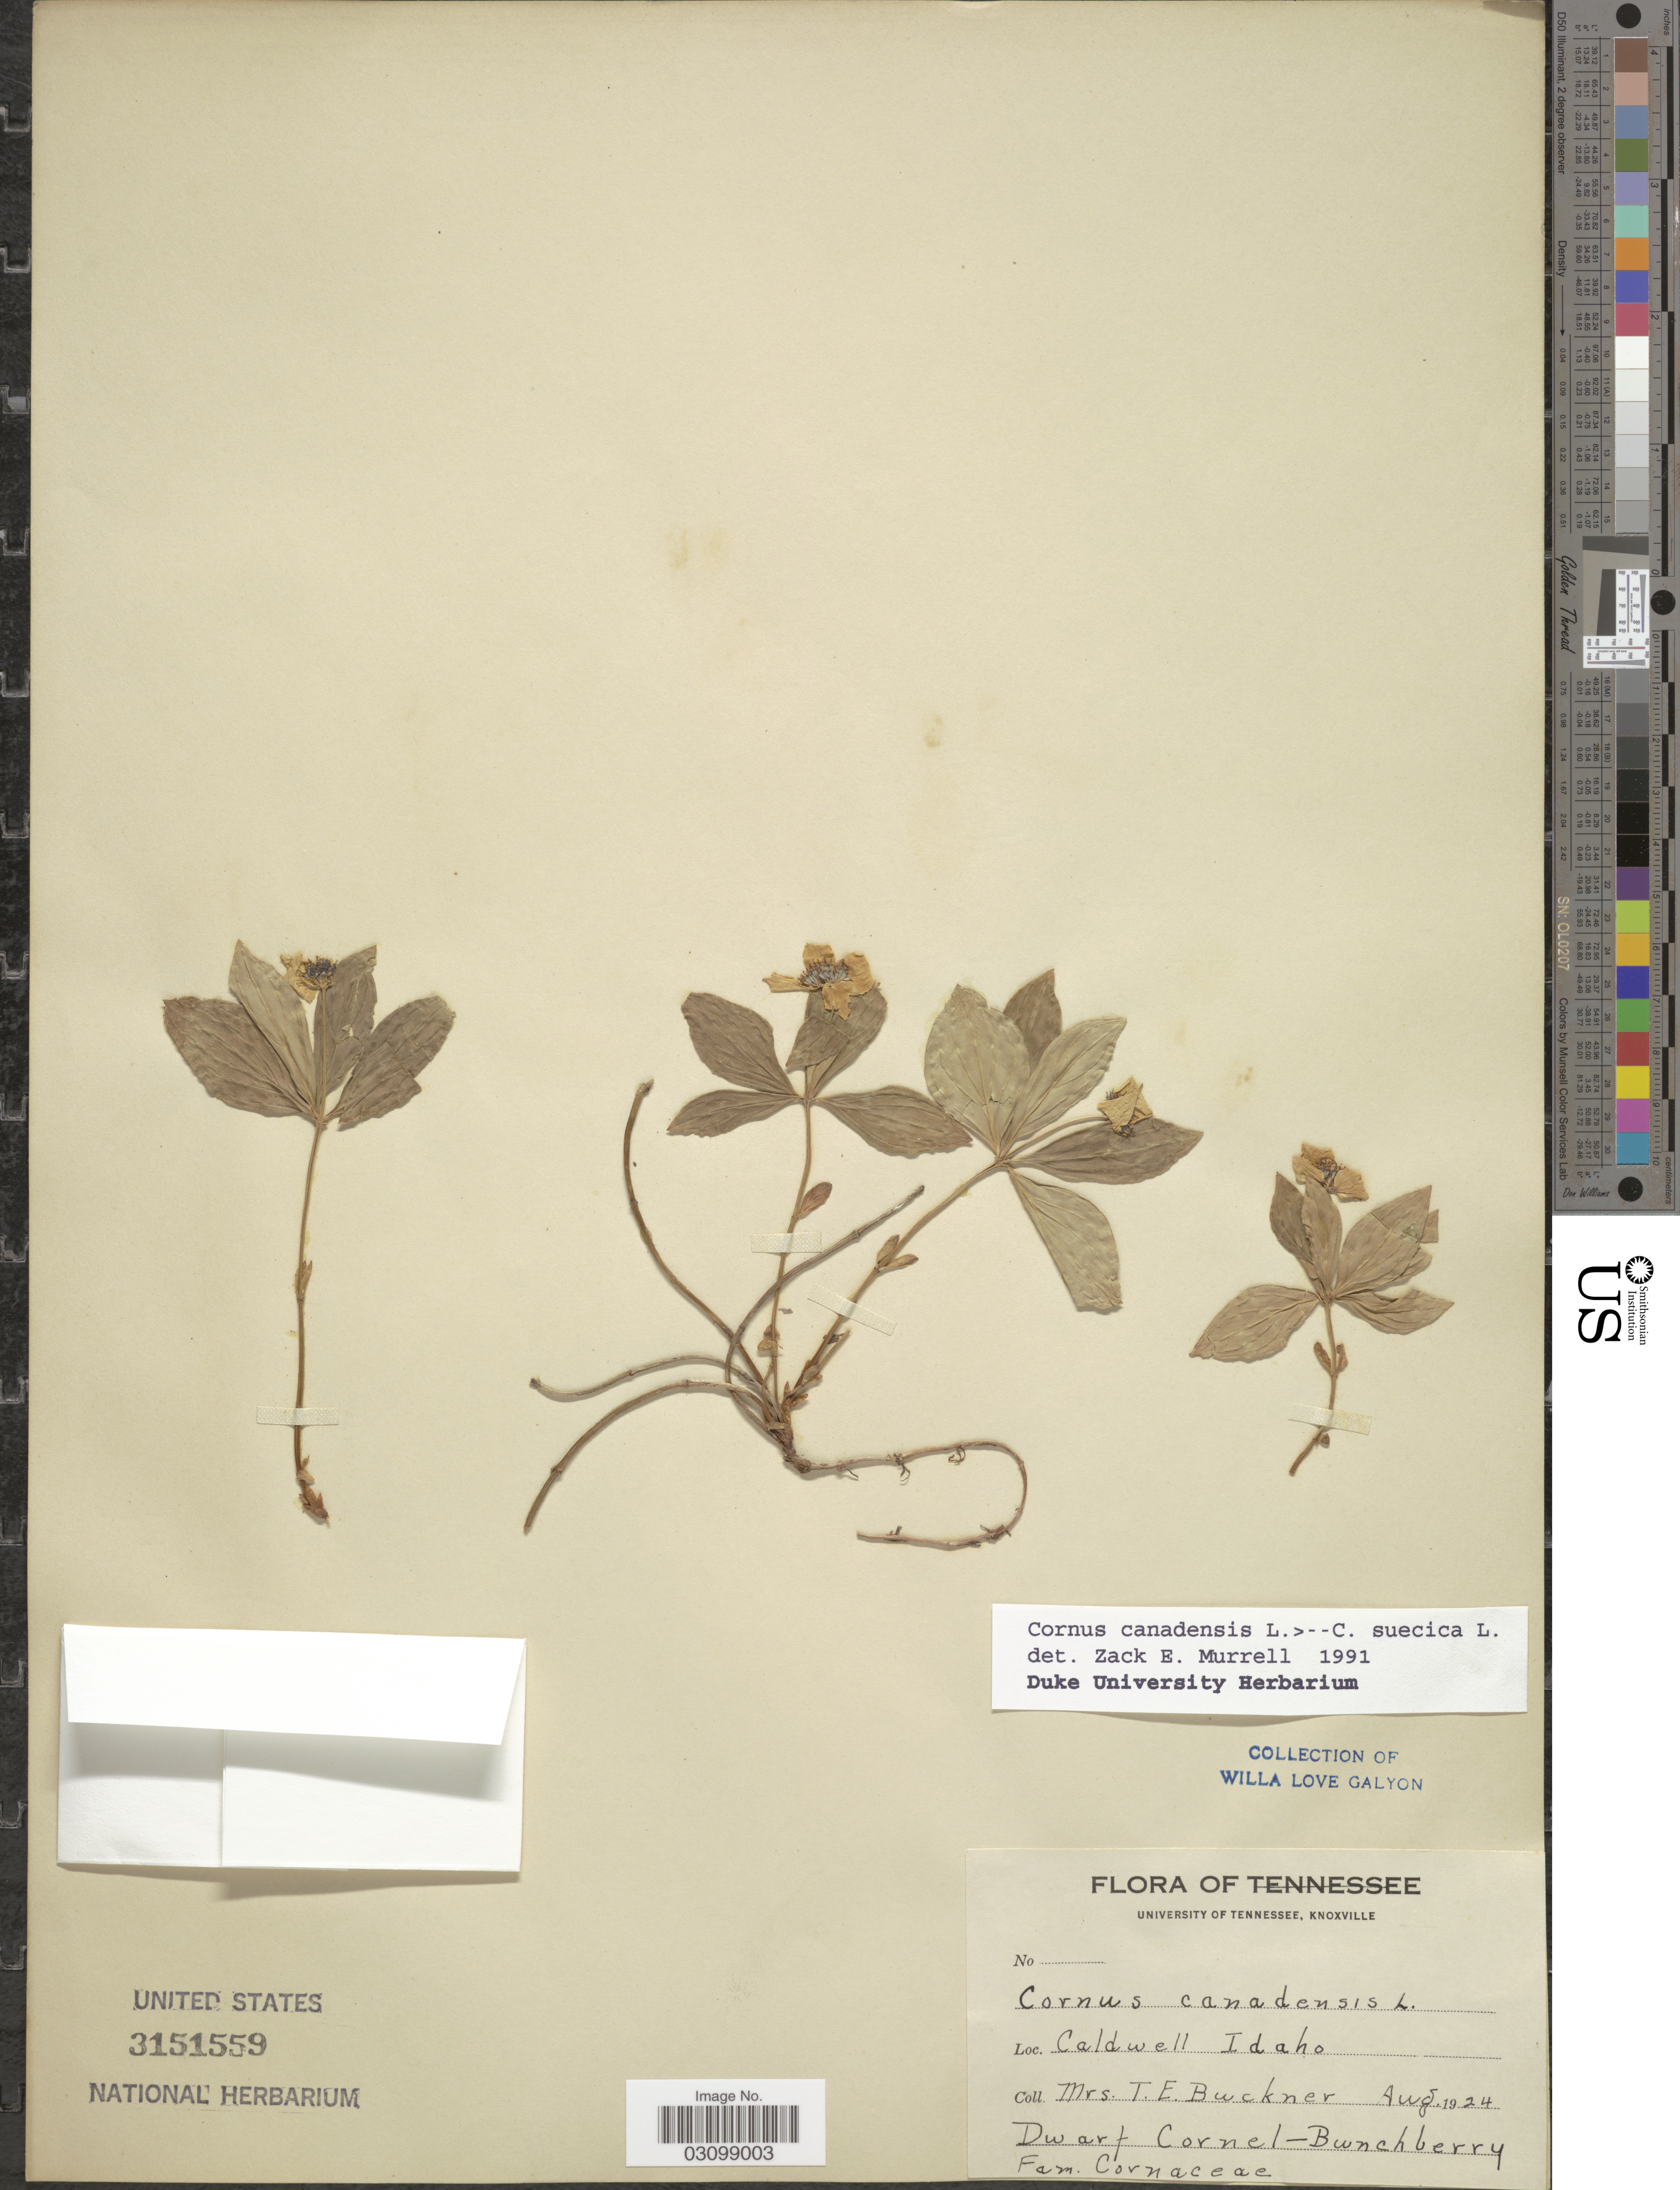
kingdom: Plantae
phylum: Tracheophyta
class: Magnoliopsida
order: Cornales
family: Cornaceae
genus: Cornus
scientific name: Cornus sp.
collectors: T. Buckner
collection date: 1924-08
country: United States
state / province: Idaho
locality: Caldwell.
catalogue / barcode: US 3151559